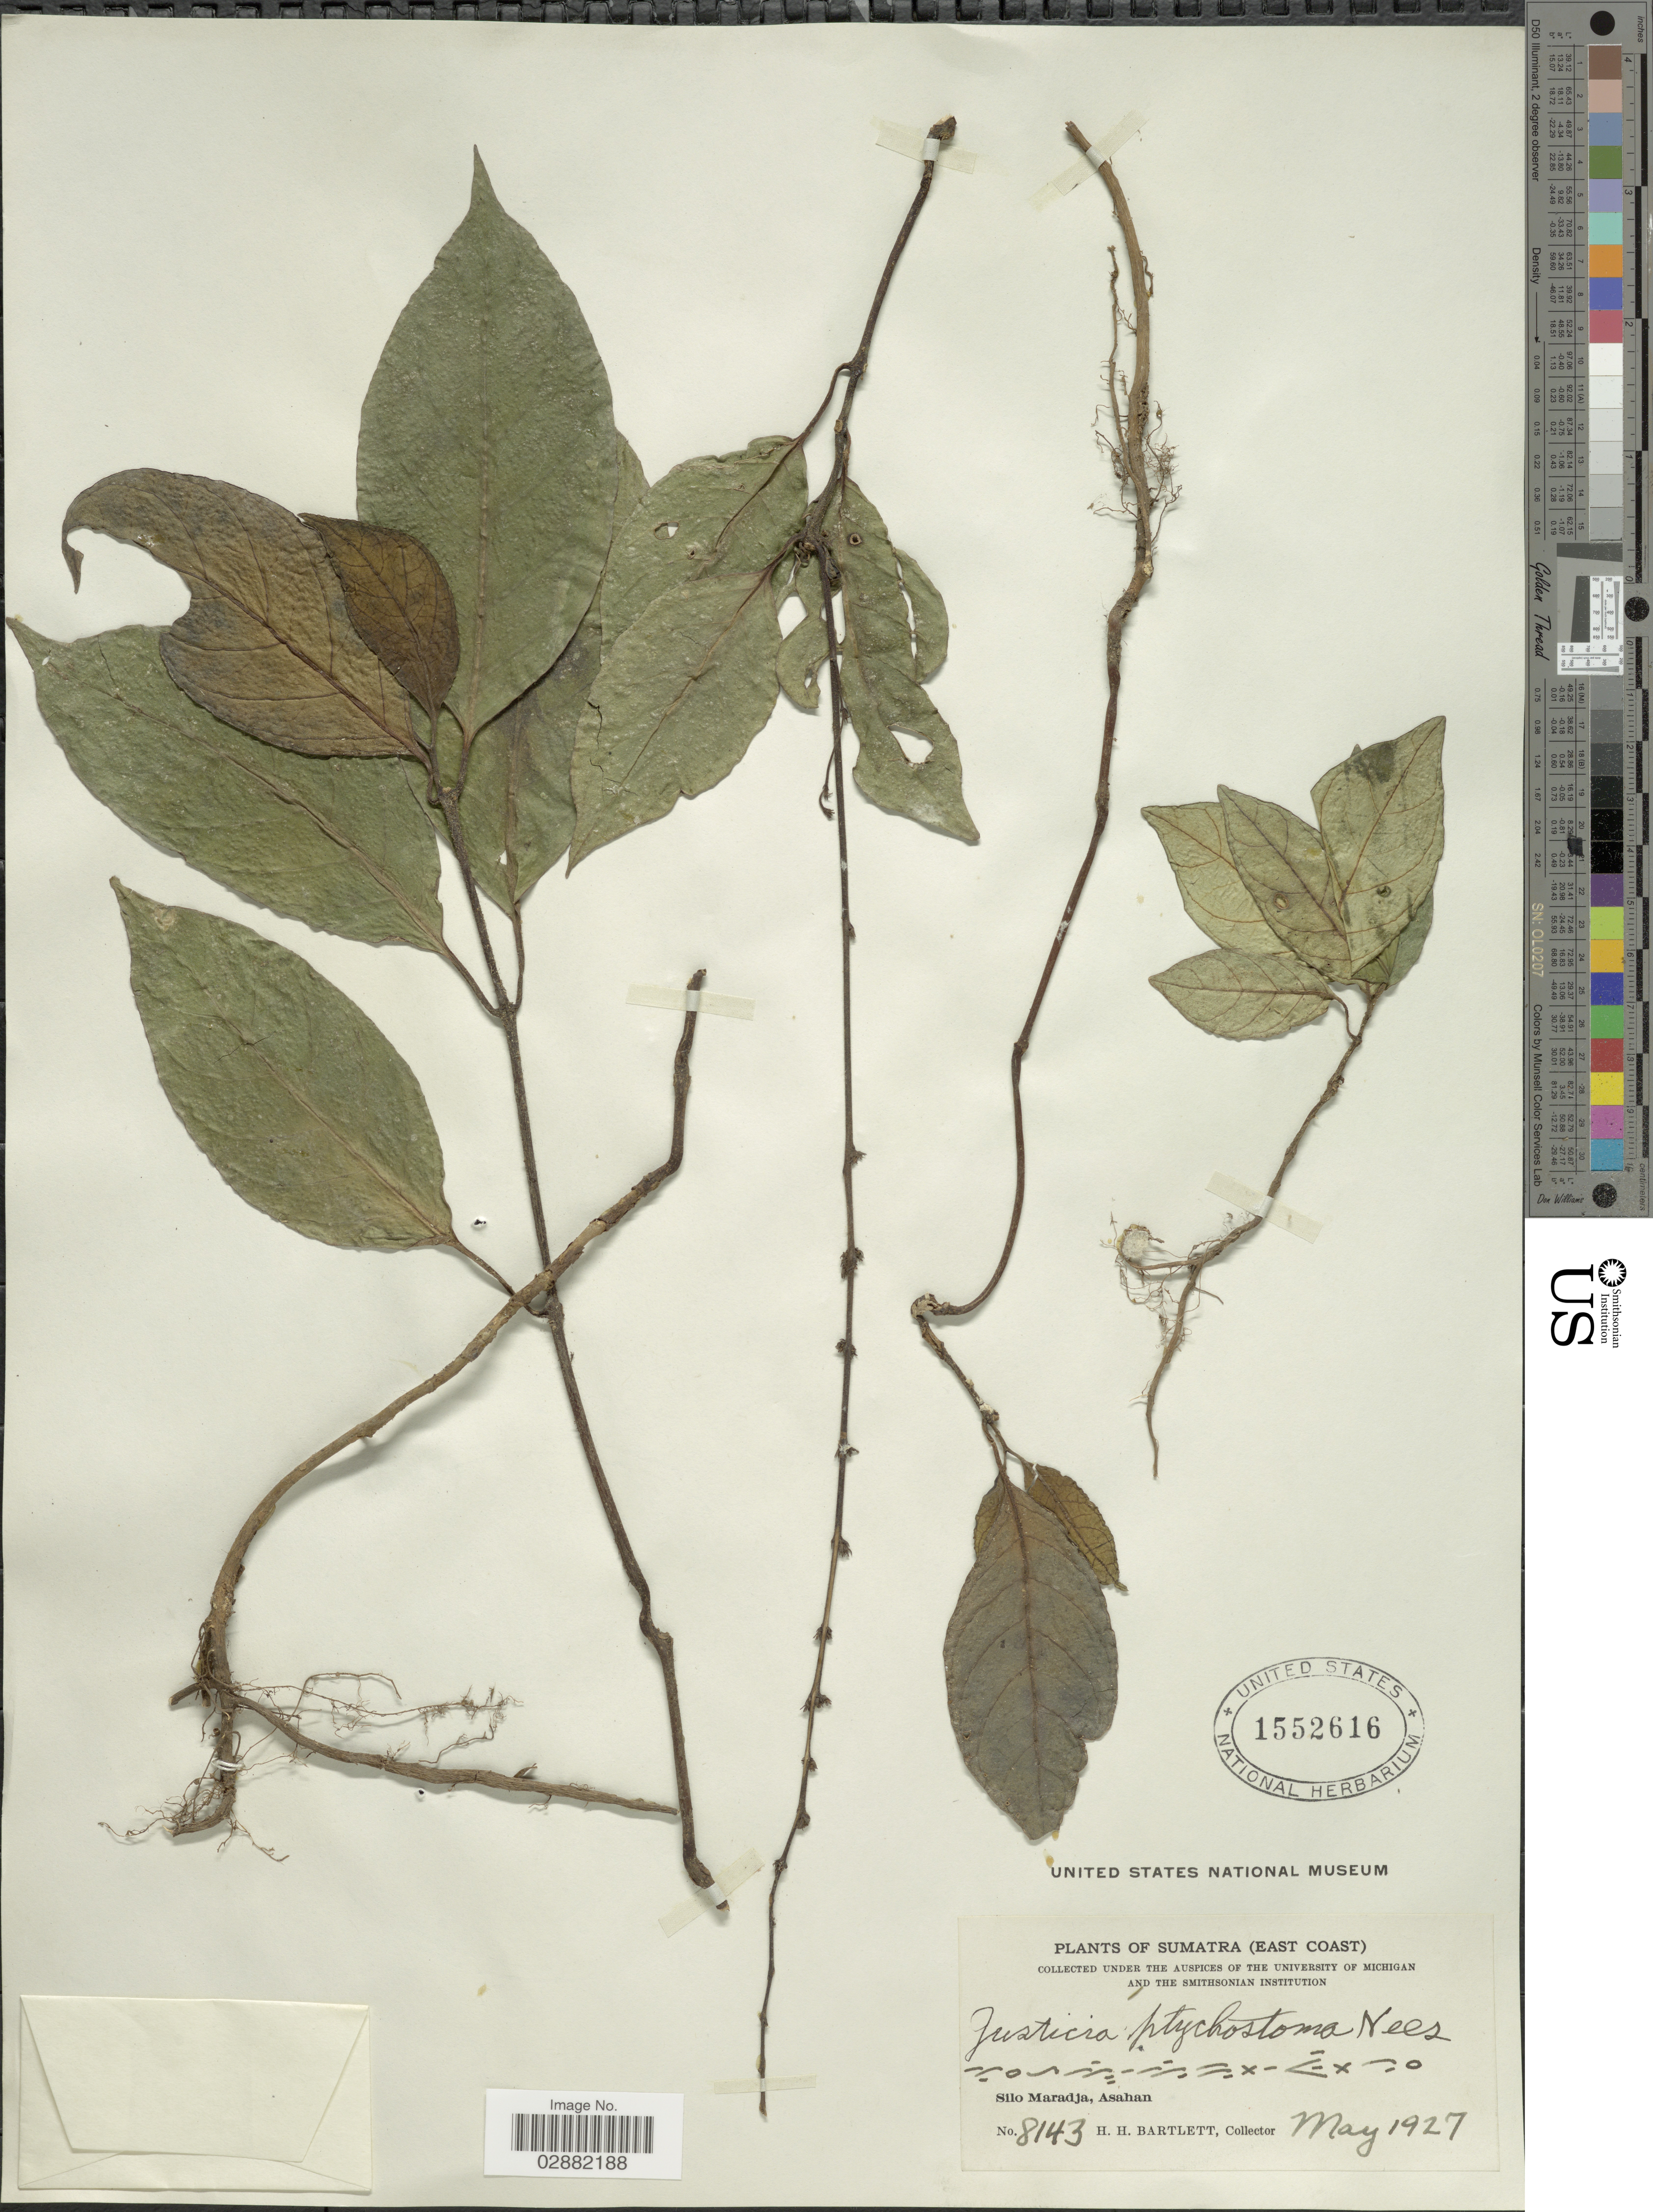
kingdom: Plantae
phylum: Tracheophyta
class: Magnoliopsida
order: Lamiales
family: Acanthaceae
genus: Justicia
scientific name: Justicia ptychostoma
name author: Wall.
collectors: H. H. Bartlett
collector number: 8143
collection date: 1927-05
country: Indonesia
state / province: Sumatra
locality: Sumatra (East Coast). Silo Maradja, Asahan.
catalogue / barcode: US 1552616